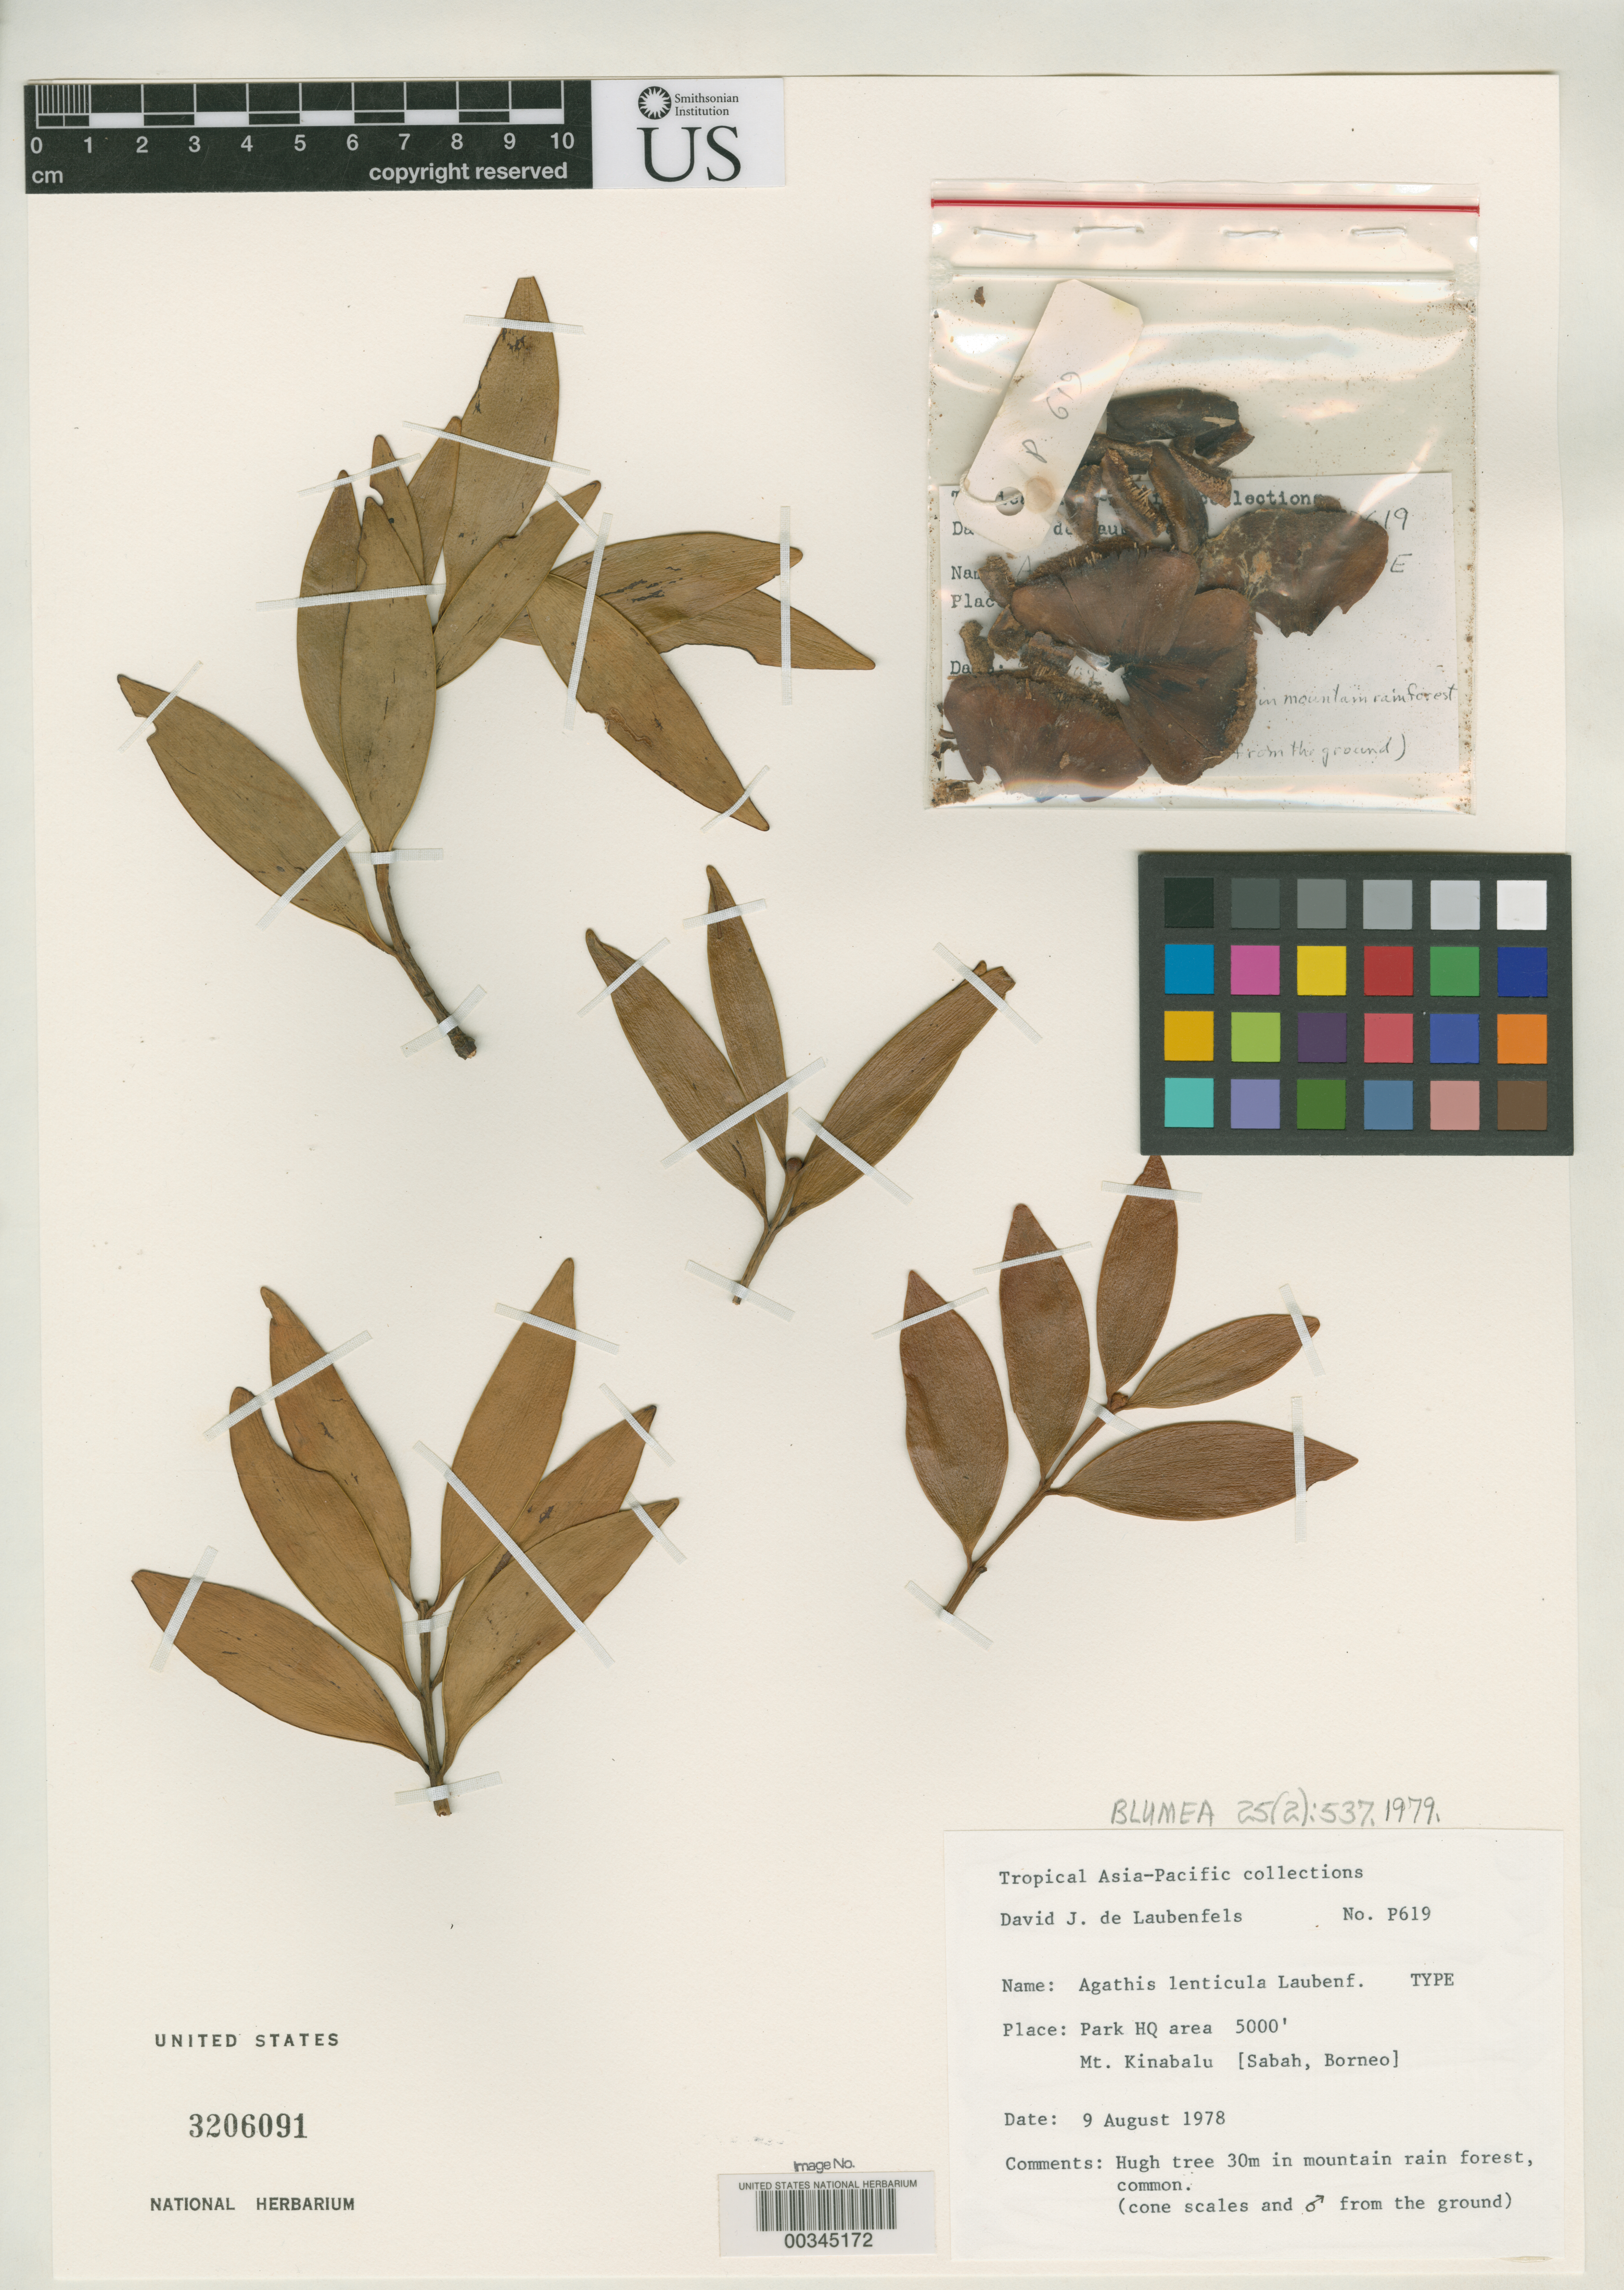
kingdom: Plantae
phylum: Tracheophyta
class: Pinopsida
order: Pinales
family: Araucariaceae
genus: Agathis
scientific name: Agathis lenticula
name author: de Laub.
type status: Isotype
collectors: D. J. de Laubenfels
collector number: P619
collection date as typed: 09 Aug 1978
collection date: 1978-08-09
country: Malaysia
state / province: Sabah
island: Borneo Island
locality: Park headquarters area, Mt. Kinabalu.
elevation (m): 1524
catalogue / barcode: US 3206091